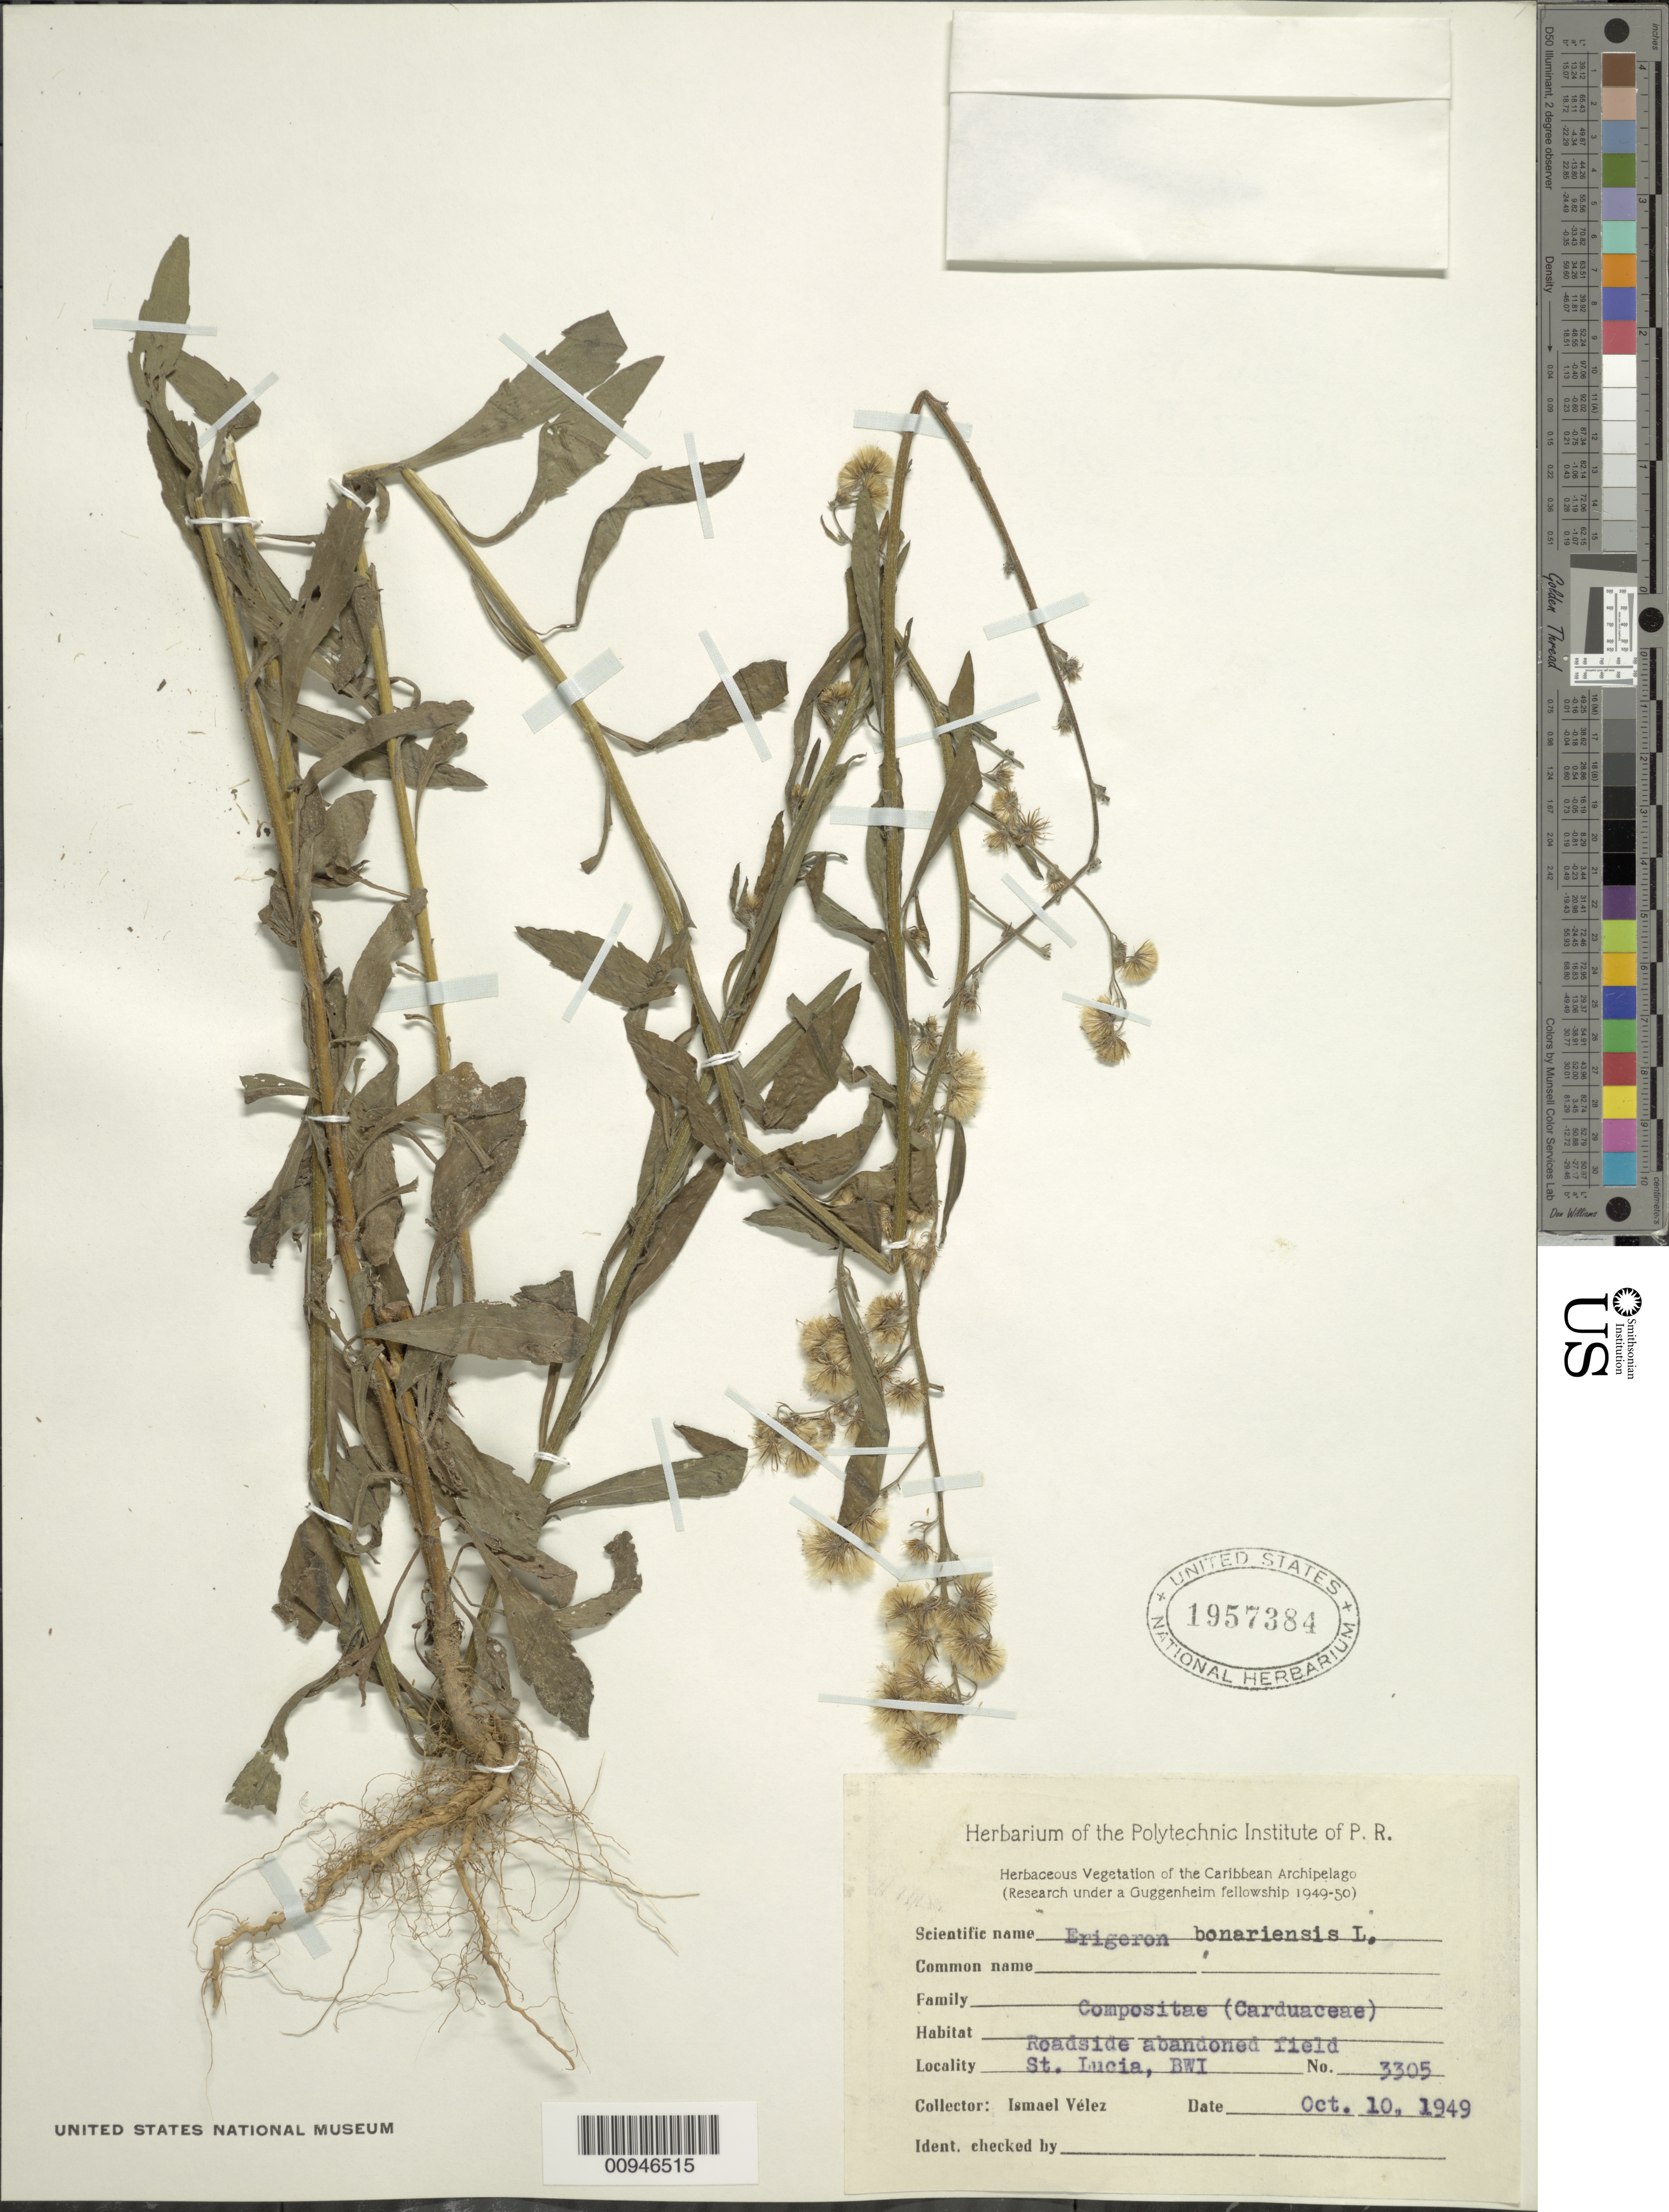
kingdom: Plantae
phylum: Tracheophyta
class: Magnoliopsida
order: Asterales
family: Asteraceae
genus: Conyza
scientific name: Conyza bonariensis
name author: (L.) Cronq.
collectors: I. Velez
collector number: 3305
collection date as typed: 10 Oct 1949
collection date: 1949-10-10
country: St. Lucia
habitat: Roadside abandoned field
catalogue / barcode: US 1957384